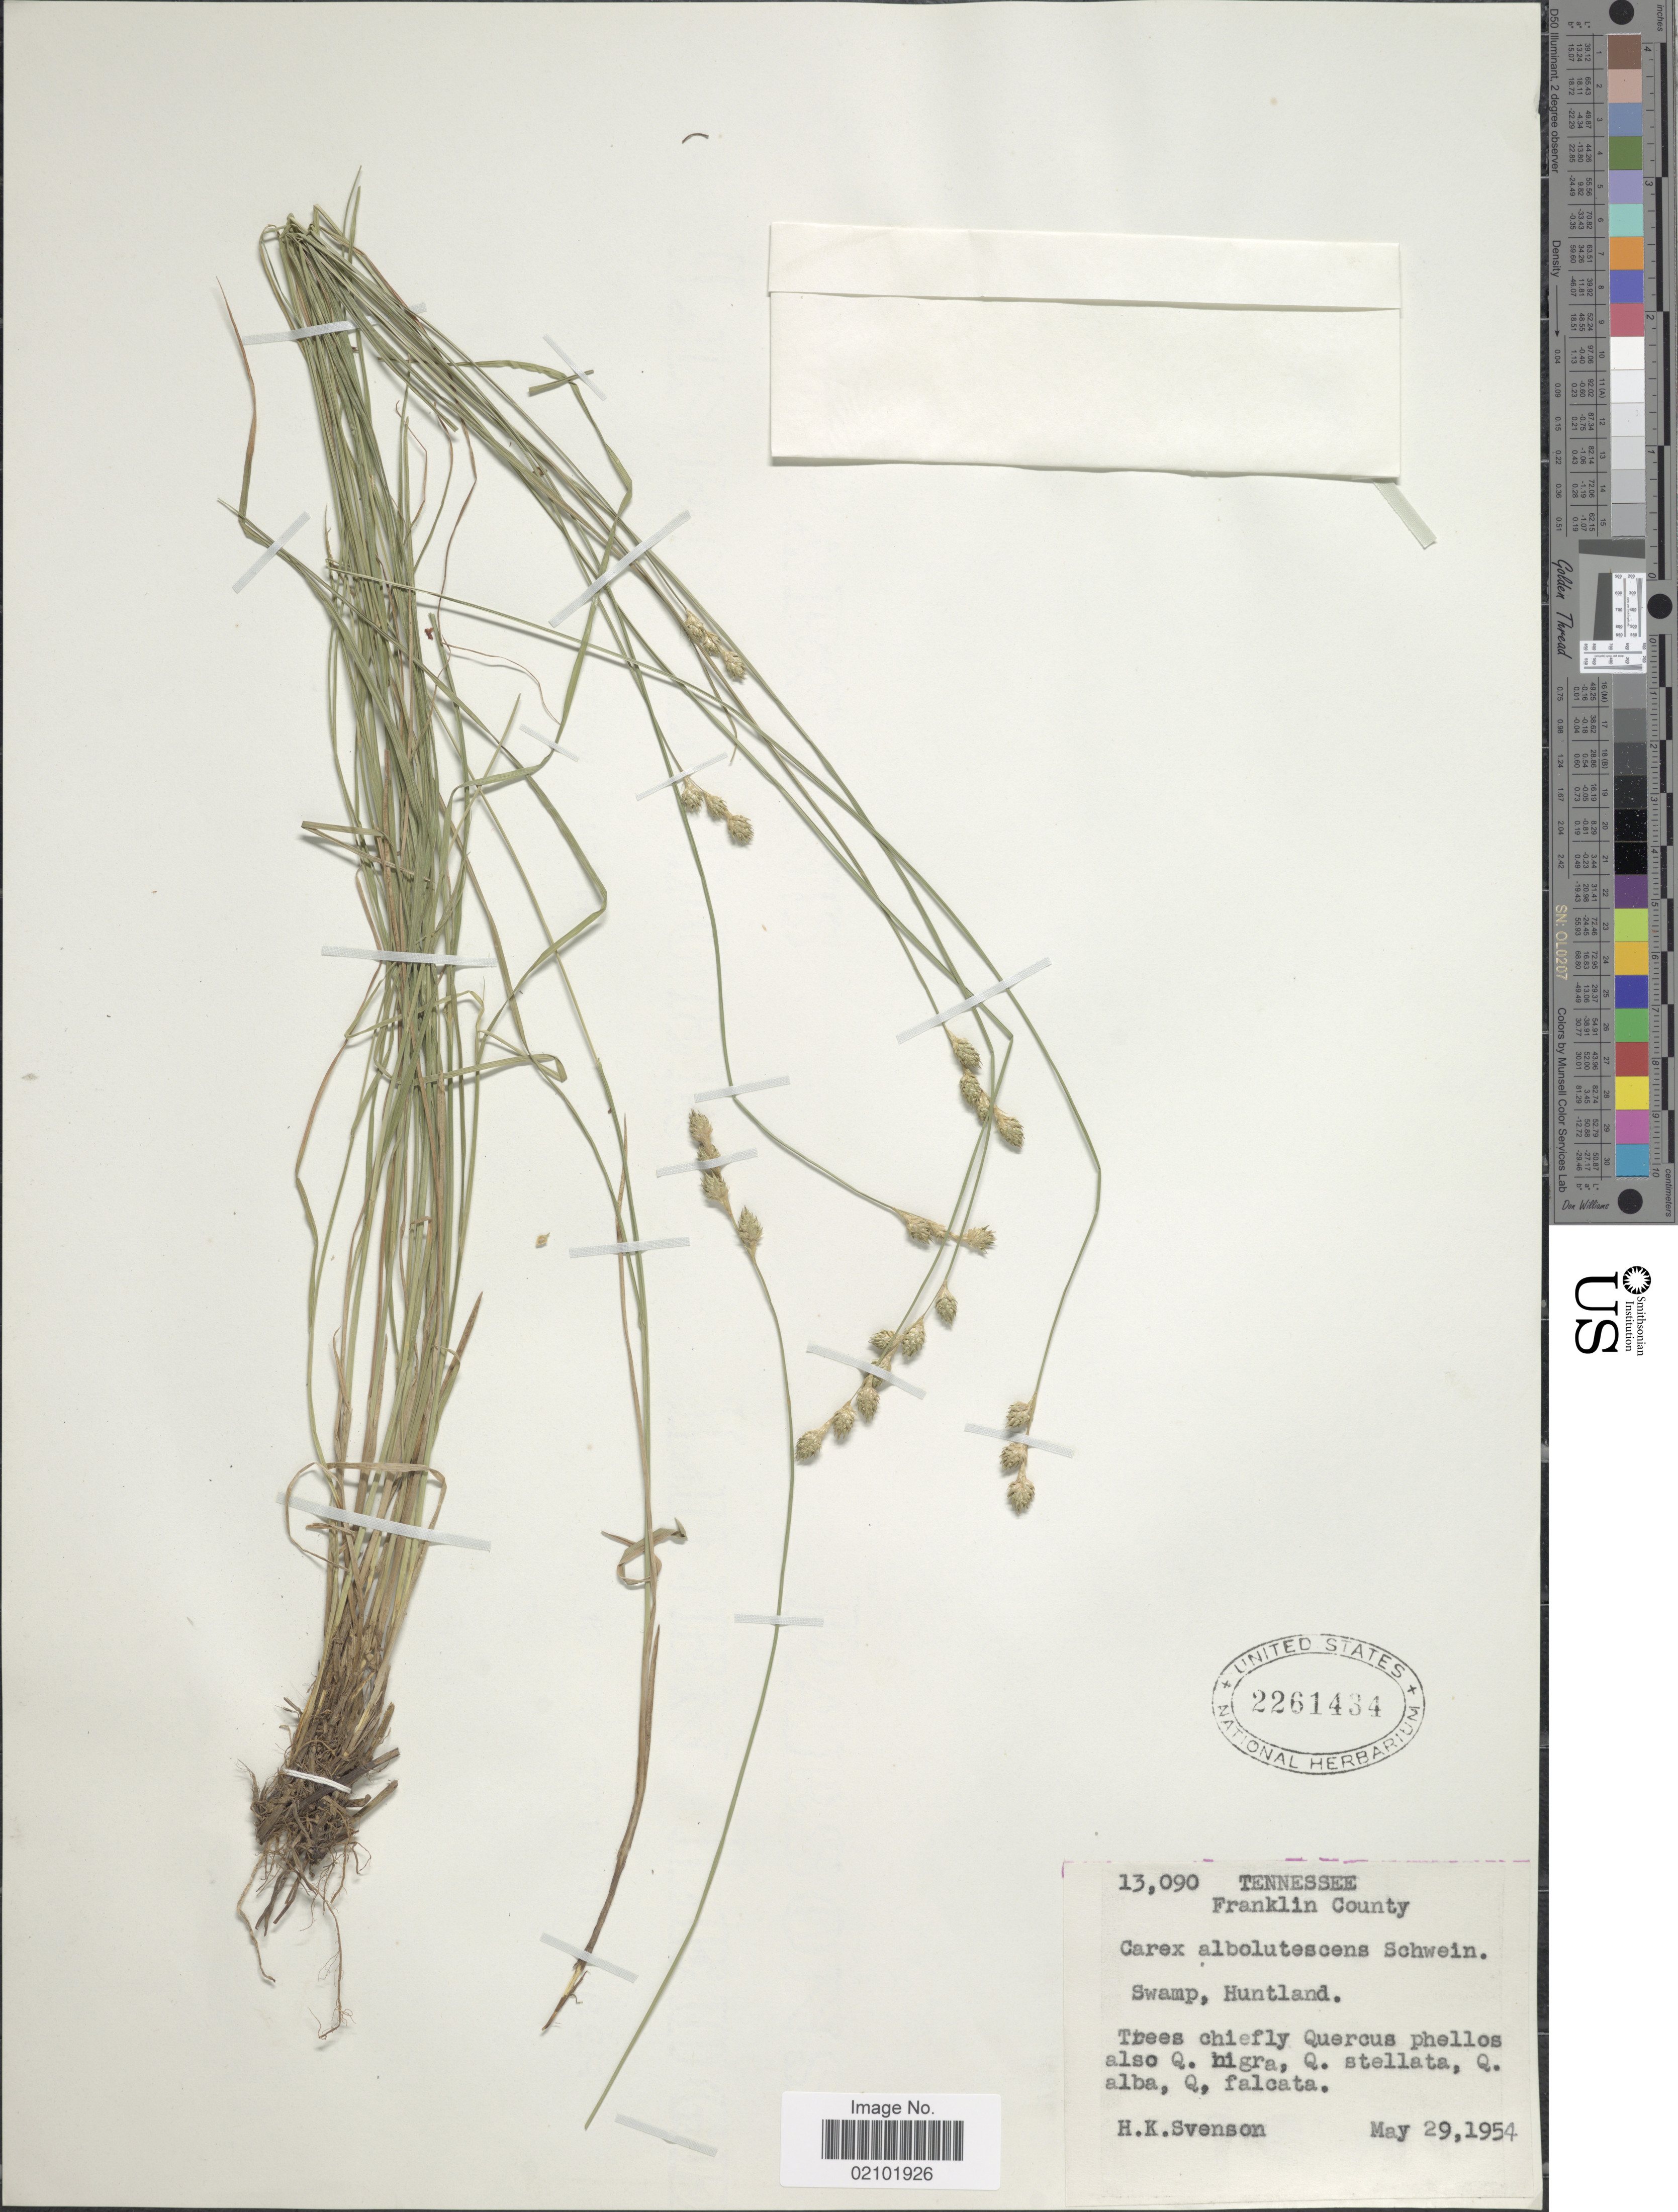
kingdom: Plantae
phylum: Tracheophyta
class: Liliopsida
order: Poales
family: Cyperaceae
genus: Carex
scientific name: Carex albolutescens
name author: Schwein.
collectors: H. K. Svenson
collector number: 13090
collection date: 1954-05-29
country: United States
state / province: Tennessee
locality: Franklin County. Huntland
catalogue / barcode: US 2261434